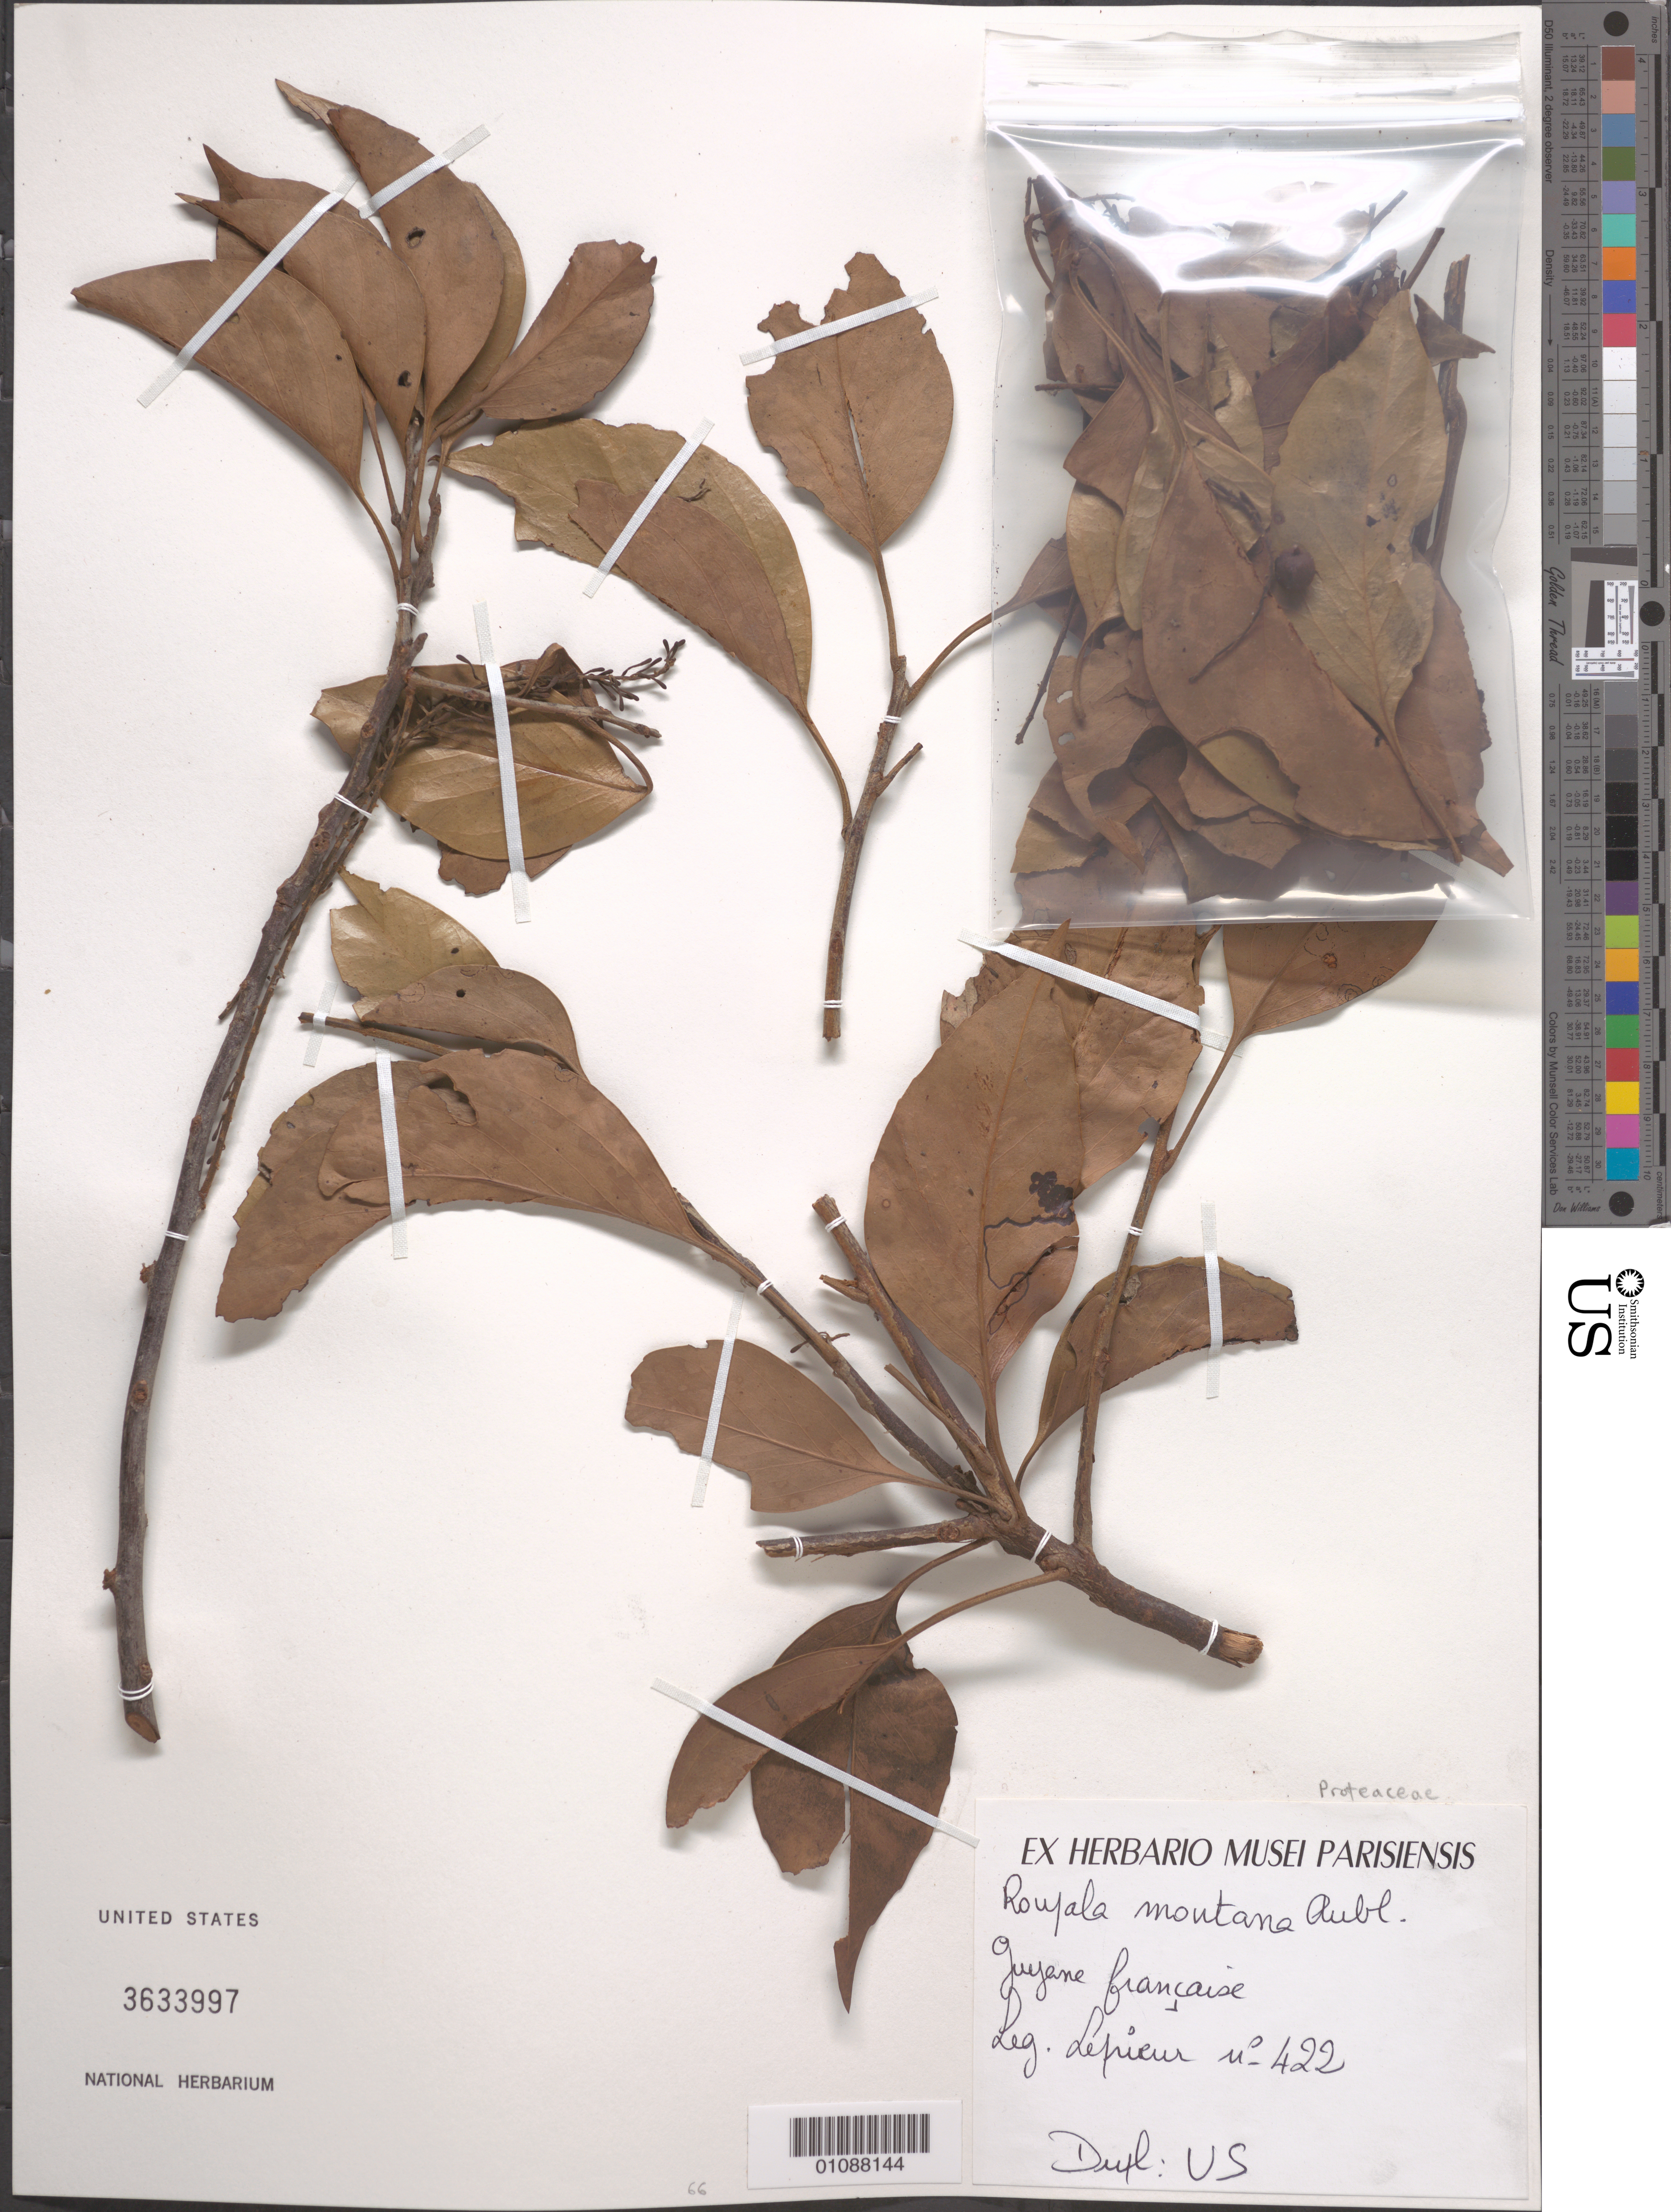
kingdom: Plantae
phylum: Tracheophyta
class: Magnoliopsida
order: Proteales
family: Proteaceae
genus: Roupala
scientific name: Roupala montana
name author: Aubl.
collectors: F. M. R. Leprieur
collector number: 422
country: French Guiana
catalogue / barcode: US 3633997